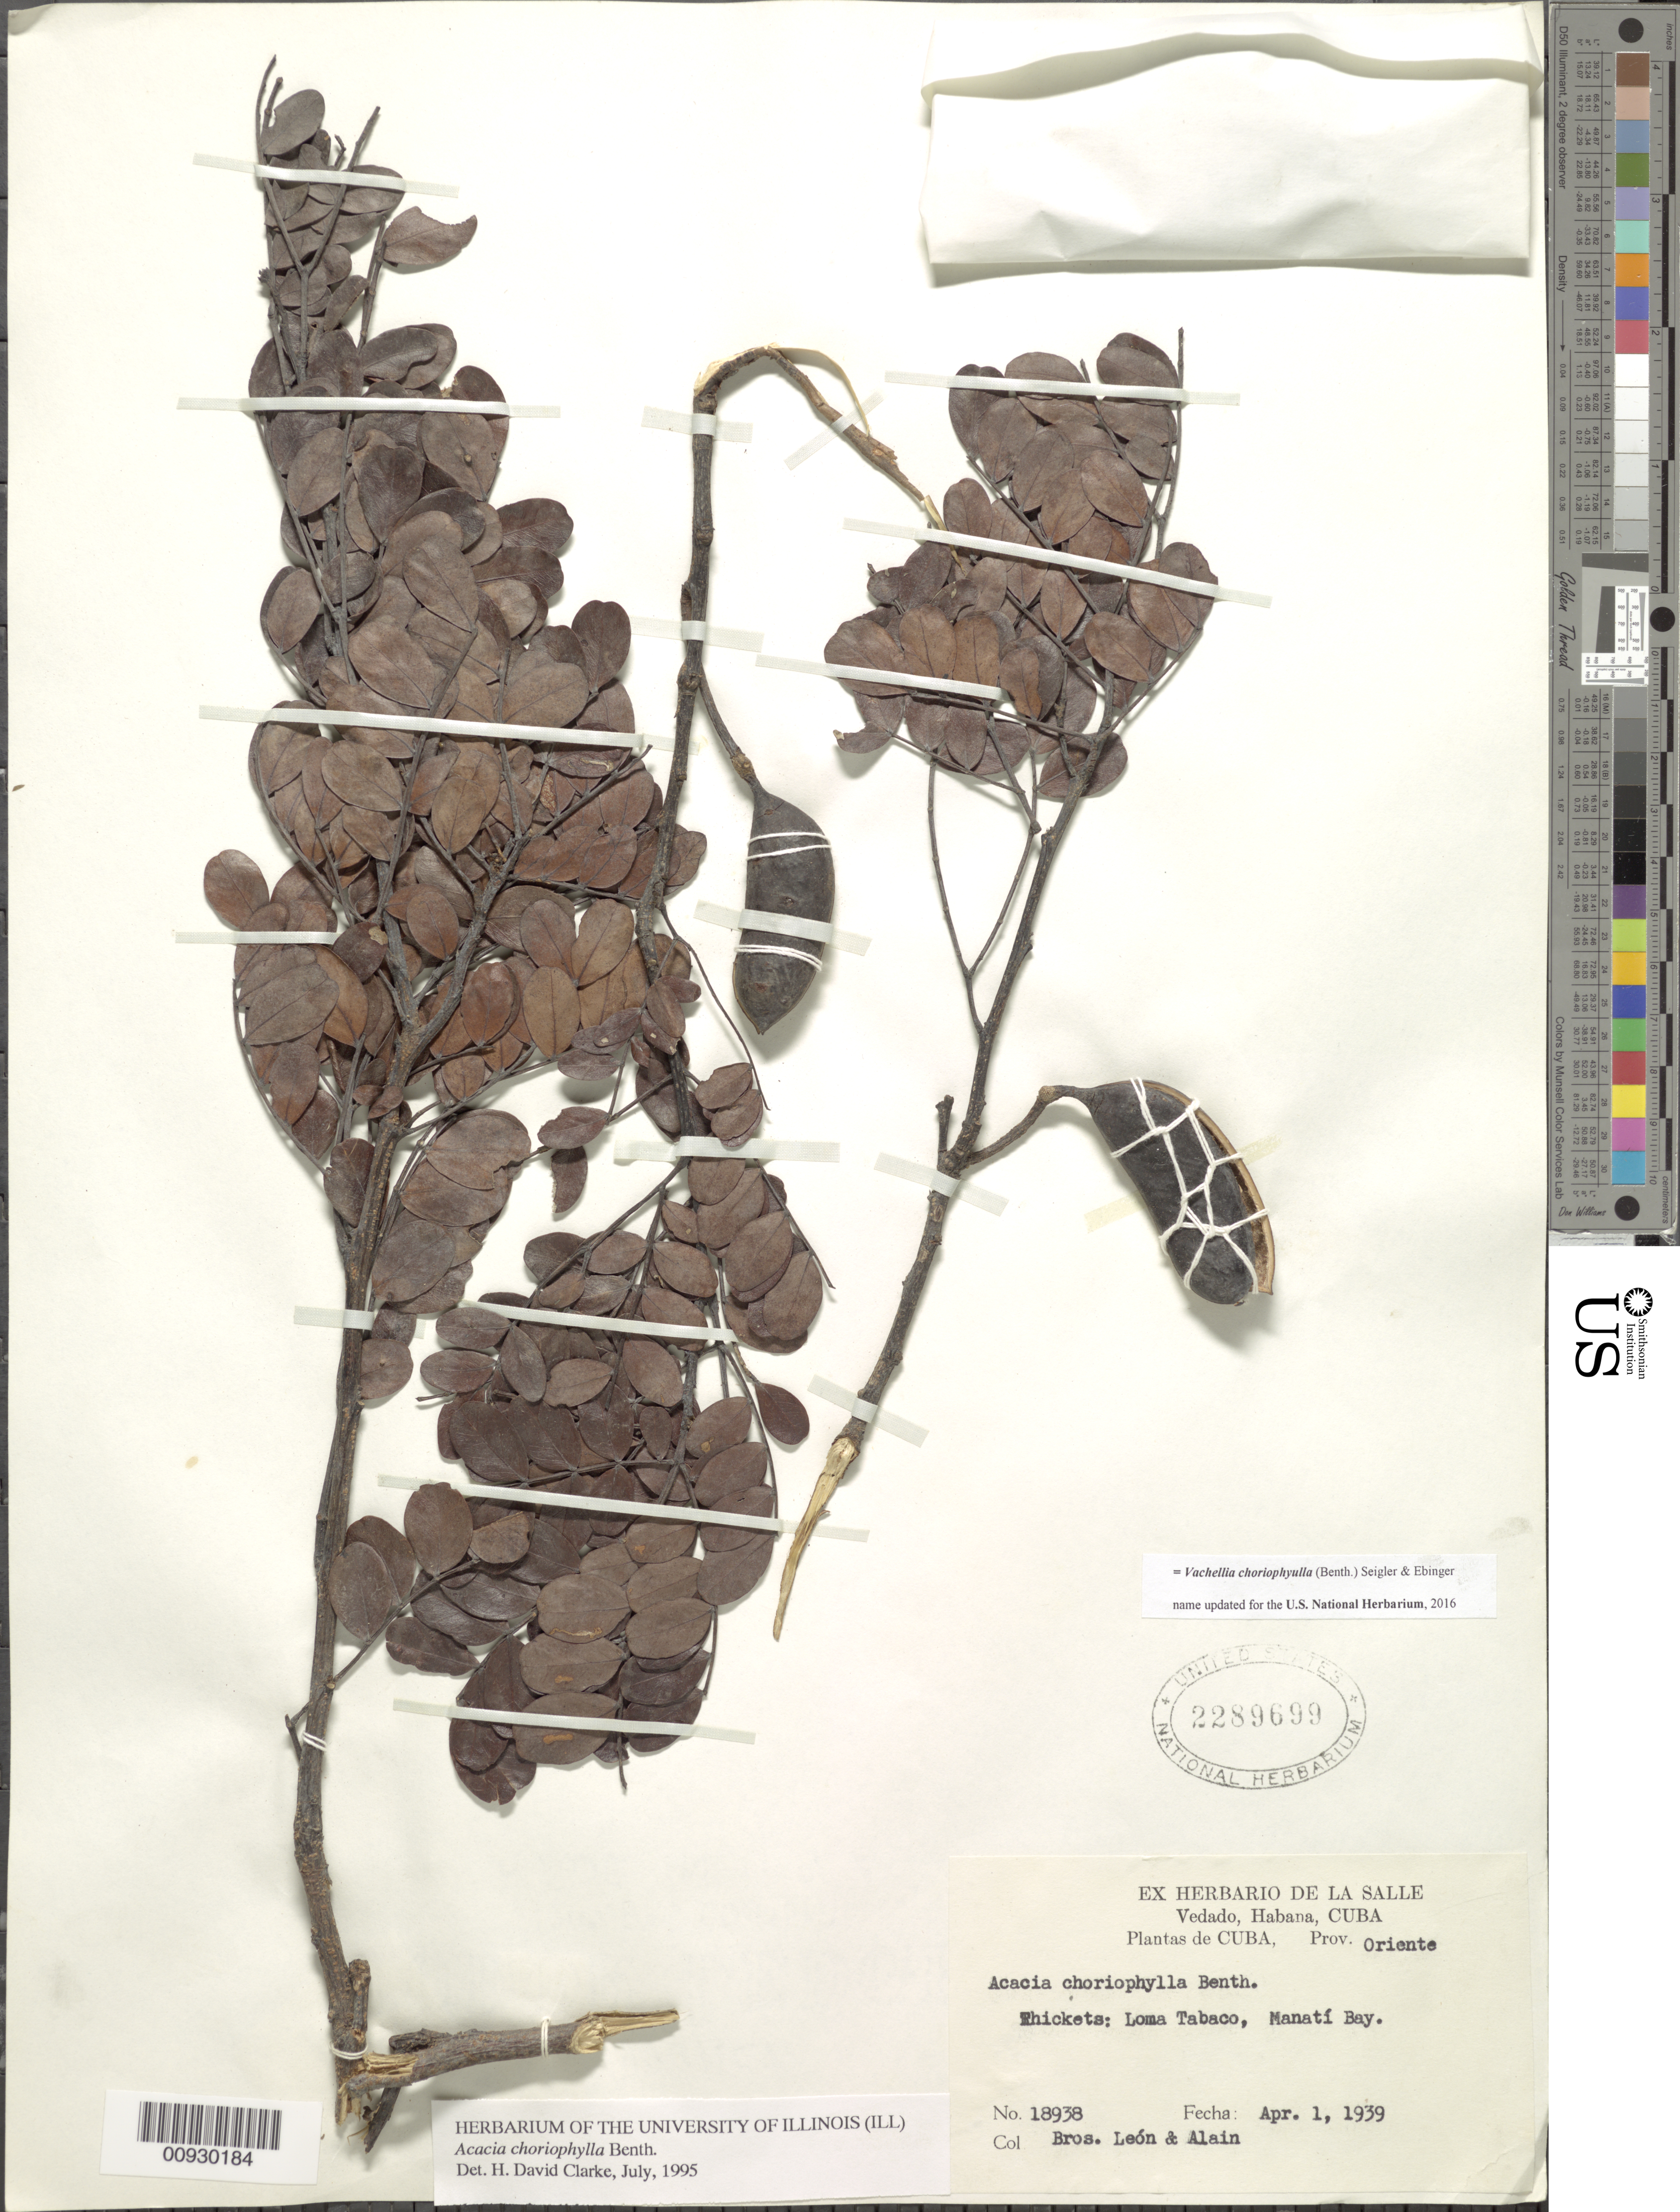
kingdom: Plantae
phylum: Tracheophyta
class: Magnoliopsida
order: Fabales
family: Fabaceae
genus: Vachellia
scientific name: Vachellia choriophylla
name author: (Benth.) Seigler & Ebinger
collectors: Bro. León & A. H. Liogier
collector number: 18938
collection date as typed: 01 Apr 1939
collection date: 1939-04-01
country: Cuba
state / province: Oriente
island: Cuba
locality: Loma Tabaco, Manati Bay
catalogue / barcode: US 2289699